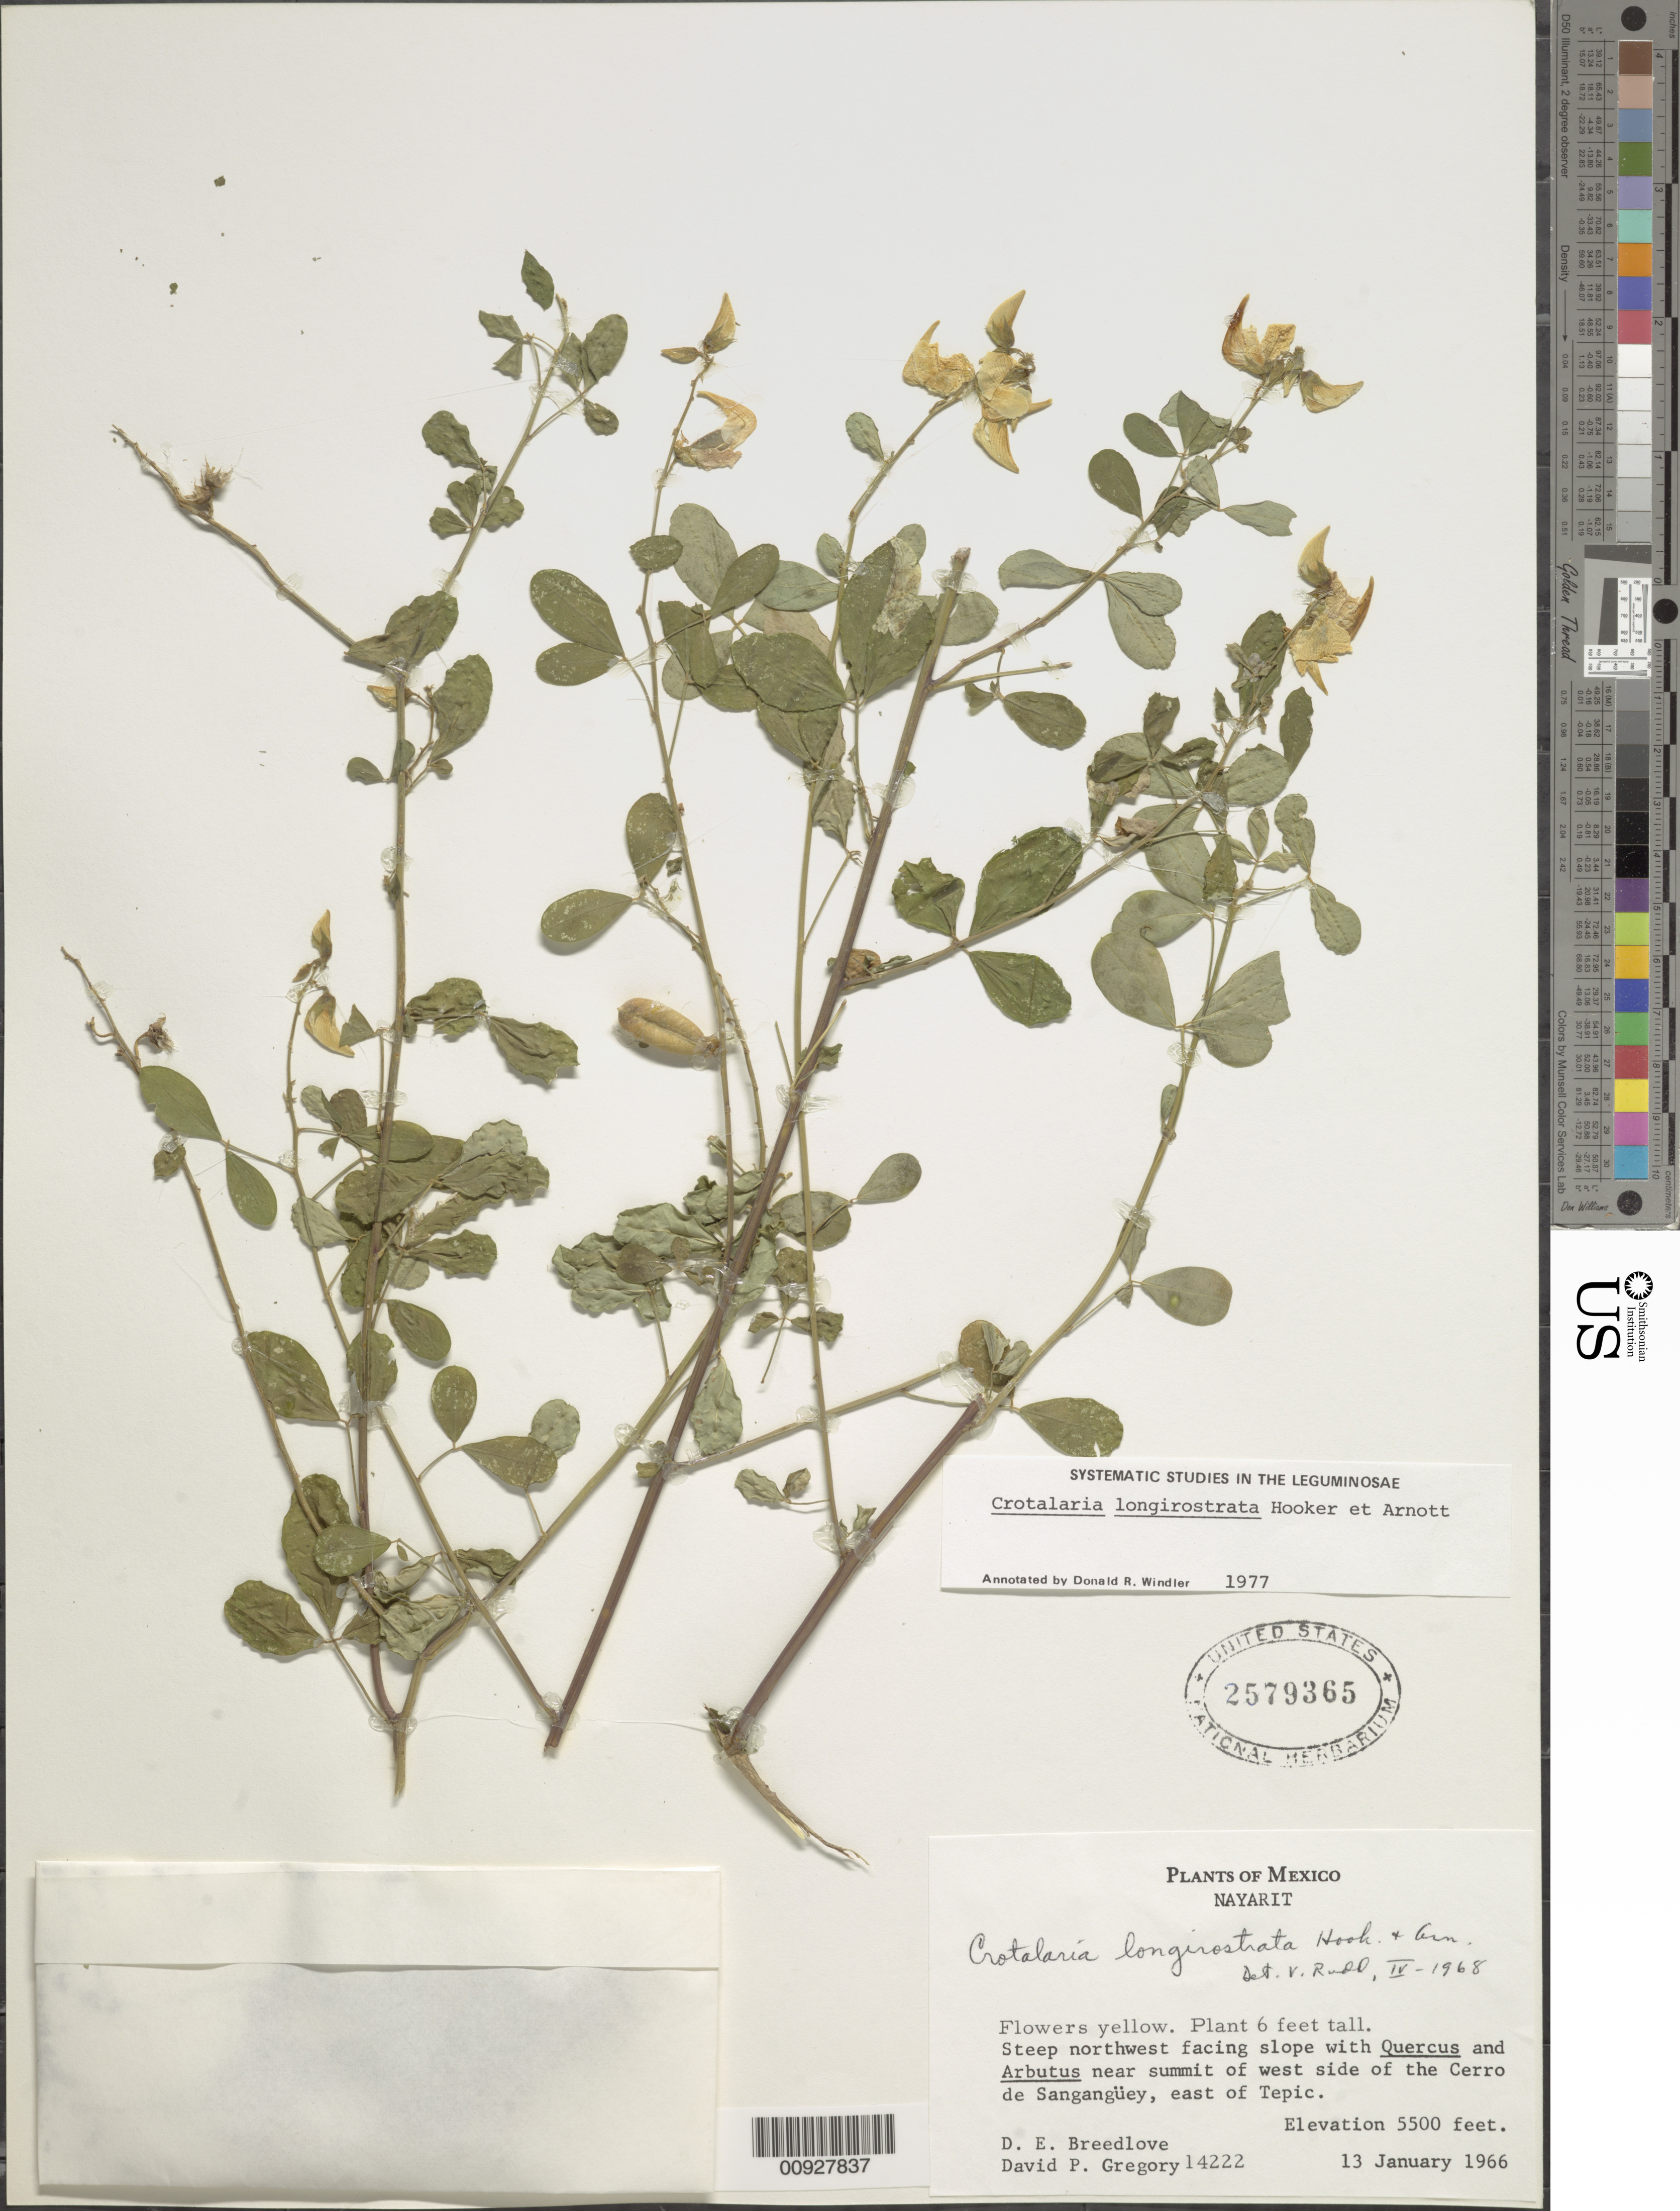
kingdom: Plantae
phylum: Tracheophyta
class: Magnoliopsida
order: Fabales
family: Fabaceae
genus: Crotalaria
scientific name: Crotalaria longirostrata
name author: Hook. & Arn.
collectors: D. E. Breedlove & D. Gregory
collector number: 14222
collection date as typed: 13 Jan 1966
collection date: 1966-01-13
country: Mexico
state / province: Nayarit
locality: Near summit of west side of the Cerro de Sangangüey, east of Tepic.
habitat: Steep northwest facing slope with Quercus and Arbutus near summit of west side of Cerro..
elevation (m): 1676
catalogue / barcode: US 2579365